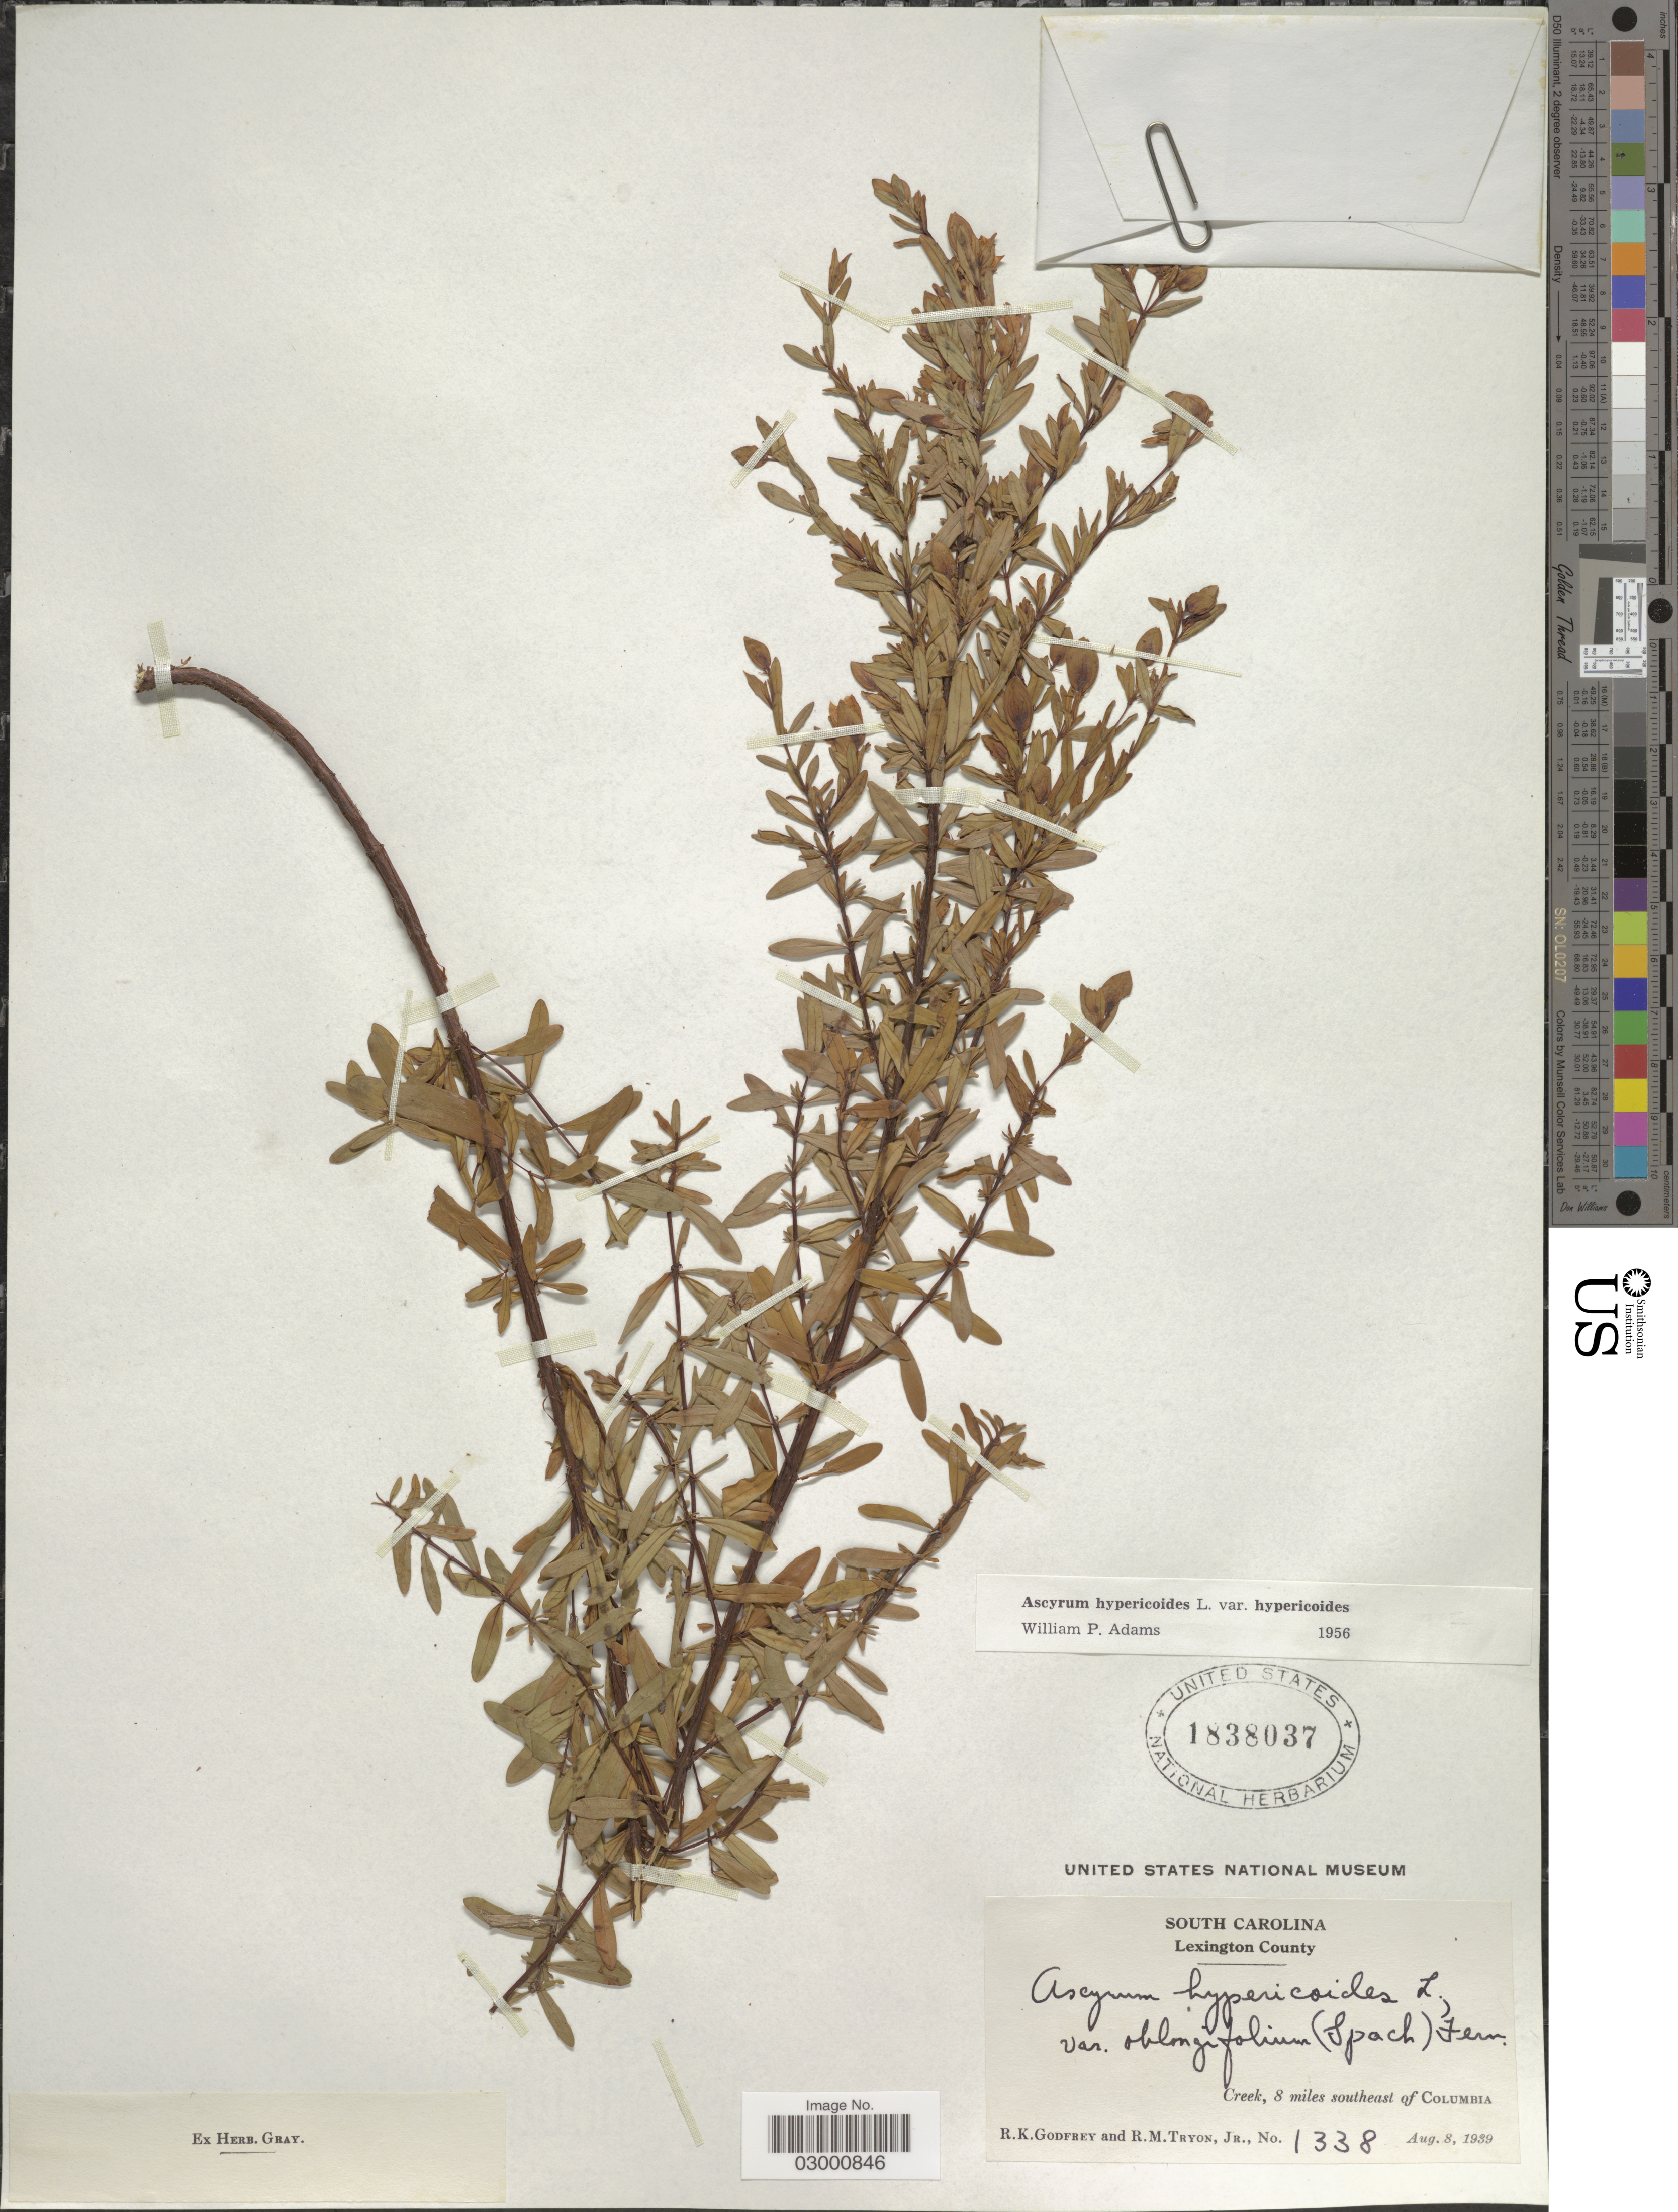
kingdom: Plantae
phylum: Tracheophyta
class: Magnoliopsida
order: Malpighiales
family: Hypericaceae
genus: Hypericum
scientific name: Hypericum hypericoides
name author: (L.) Crantz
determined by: Strong, Mark T., (BOT), Smithsonian Institution - National Museum of Natural History (UNITED STATES)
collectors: R. K. Godfrey & R. Tryon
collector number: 1338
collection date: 1939-08-08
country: United States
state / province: South Carolina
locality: Lexington County. Creek, 8 miles southeast of Columbia.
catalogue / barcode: US 1838037